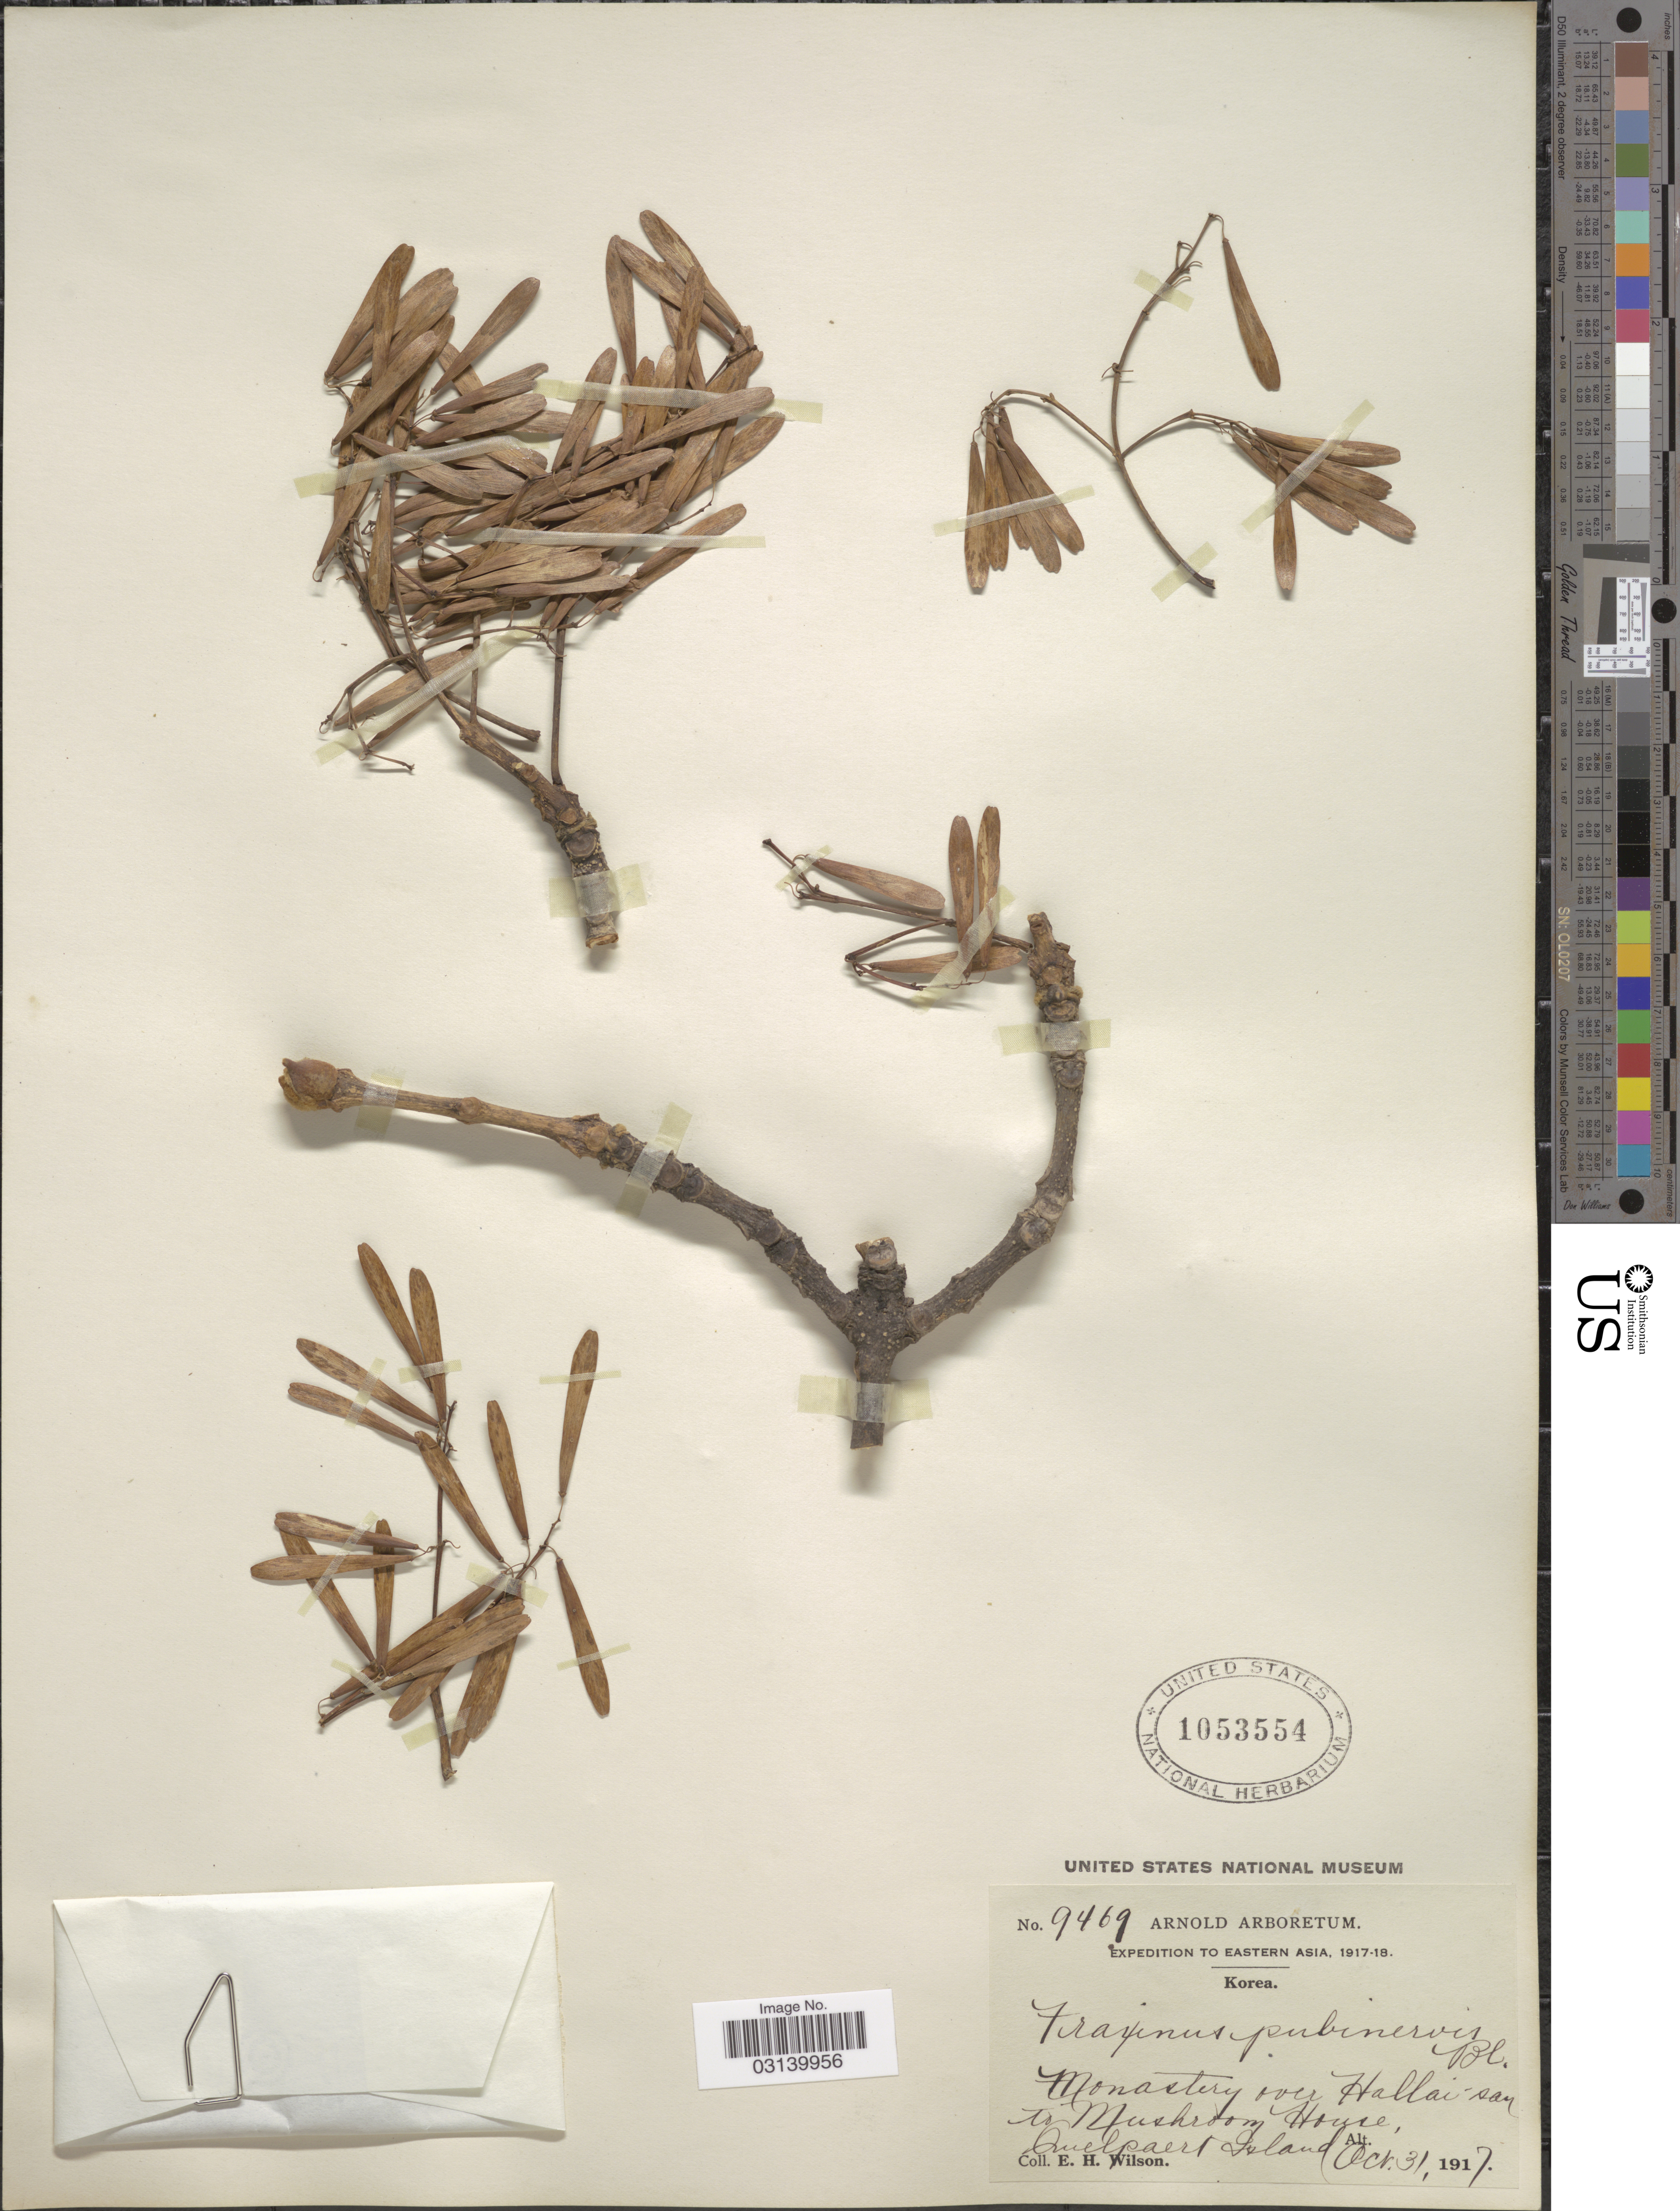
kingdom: Plantae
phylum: Tracheophyta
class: Magnoliopsida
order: Lamiales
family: Oleaceae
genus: Fraxinus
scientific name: Fraxinus pubinervis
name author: Blume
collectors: E. Wilson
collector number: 9469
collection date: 1917-10-31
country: South Korea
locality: Monastery over Hallai-san to Mushroom House, Quelpaert island.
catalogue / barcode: US 1053554